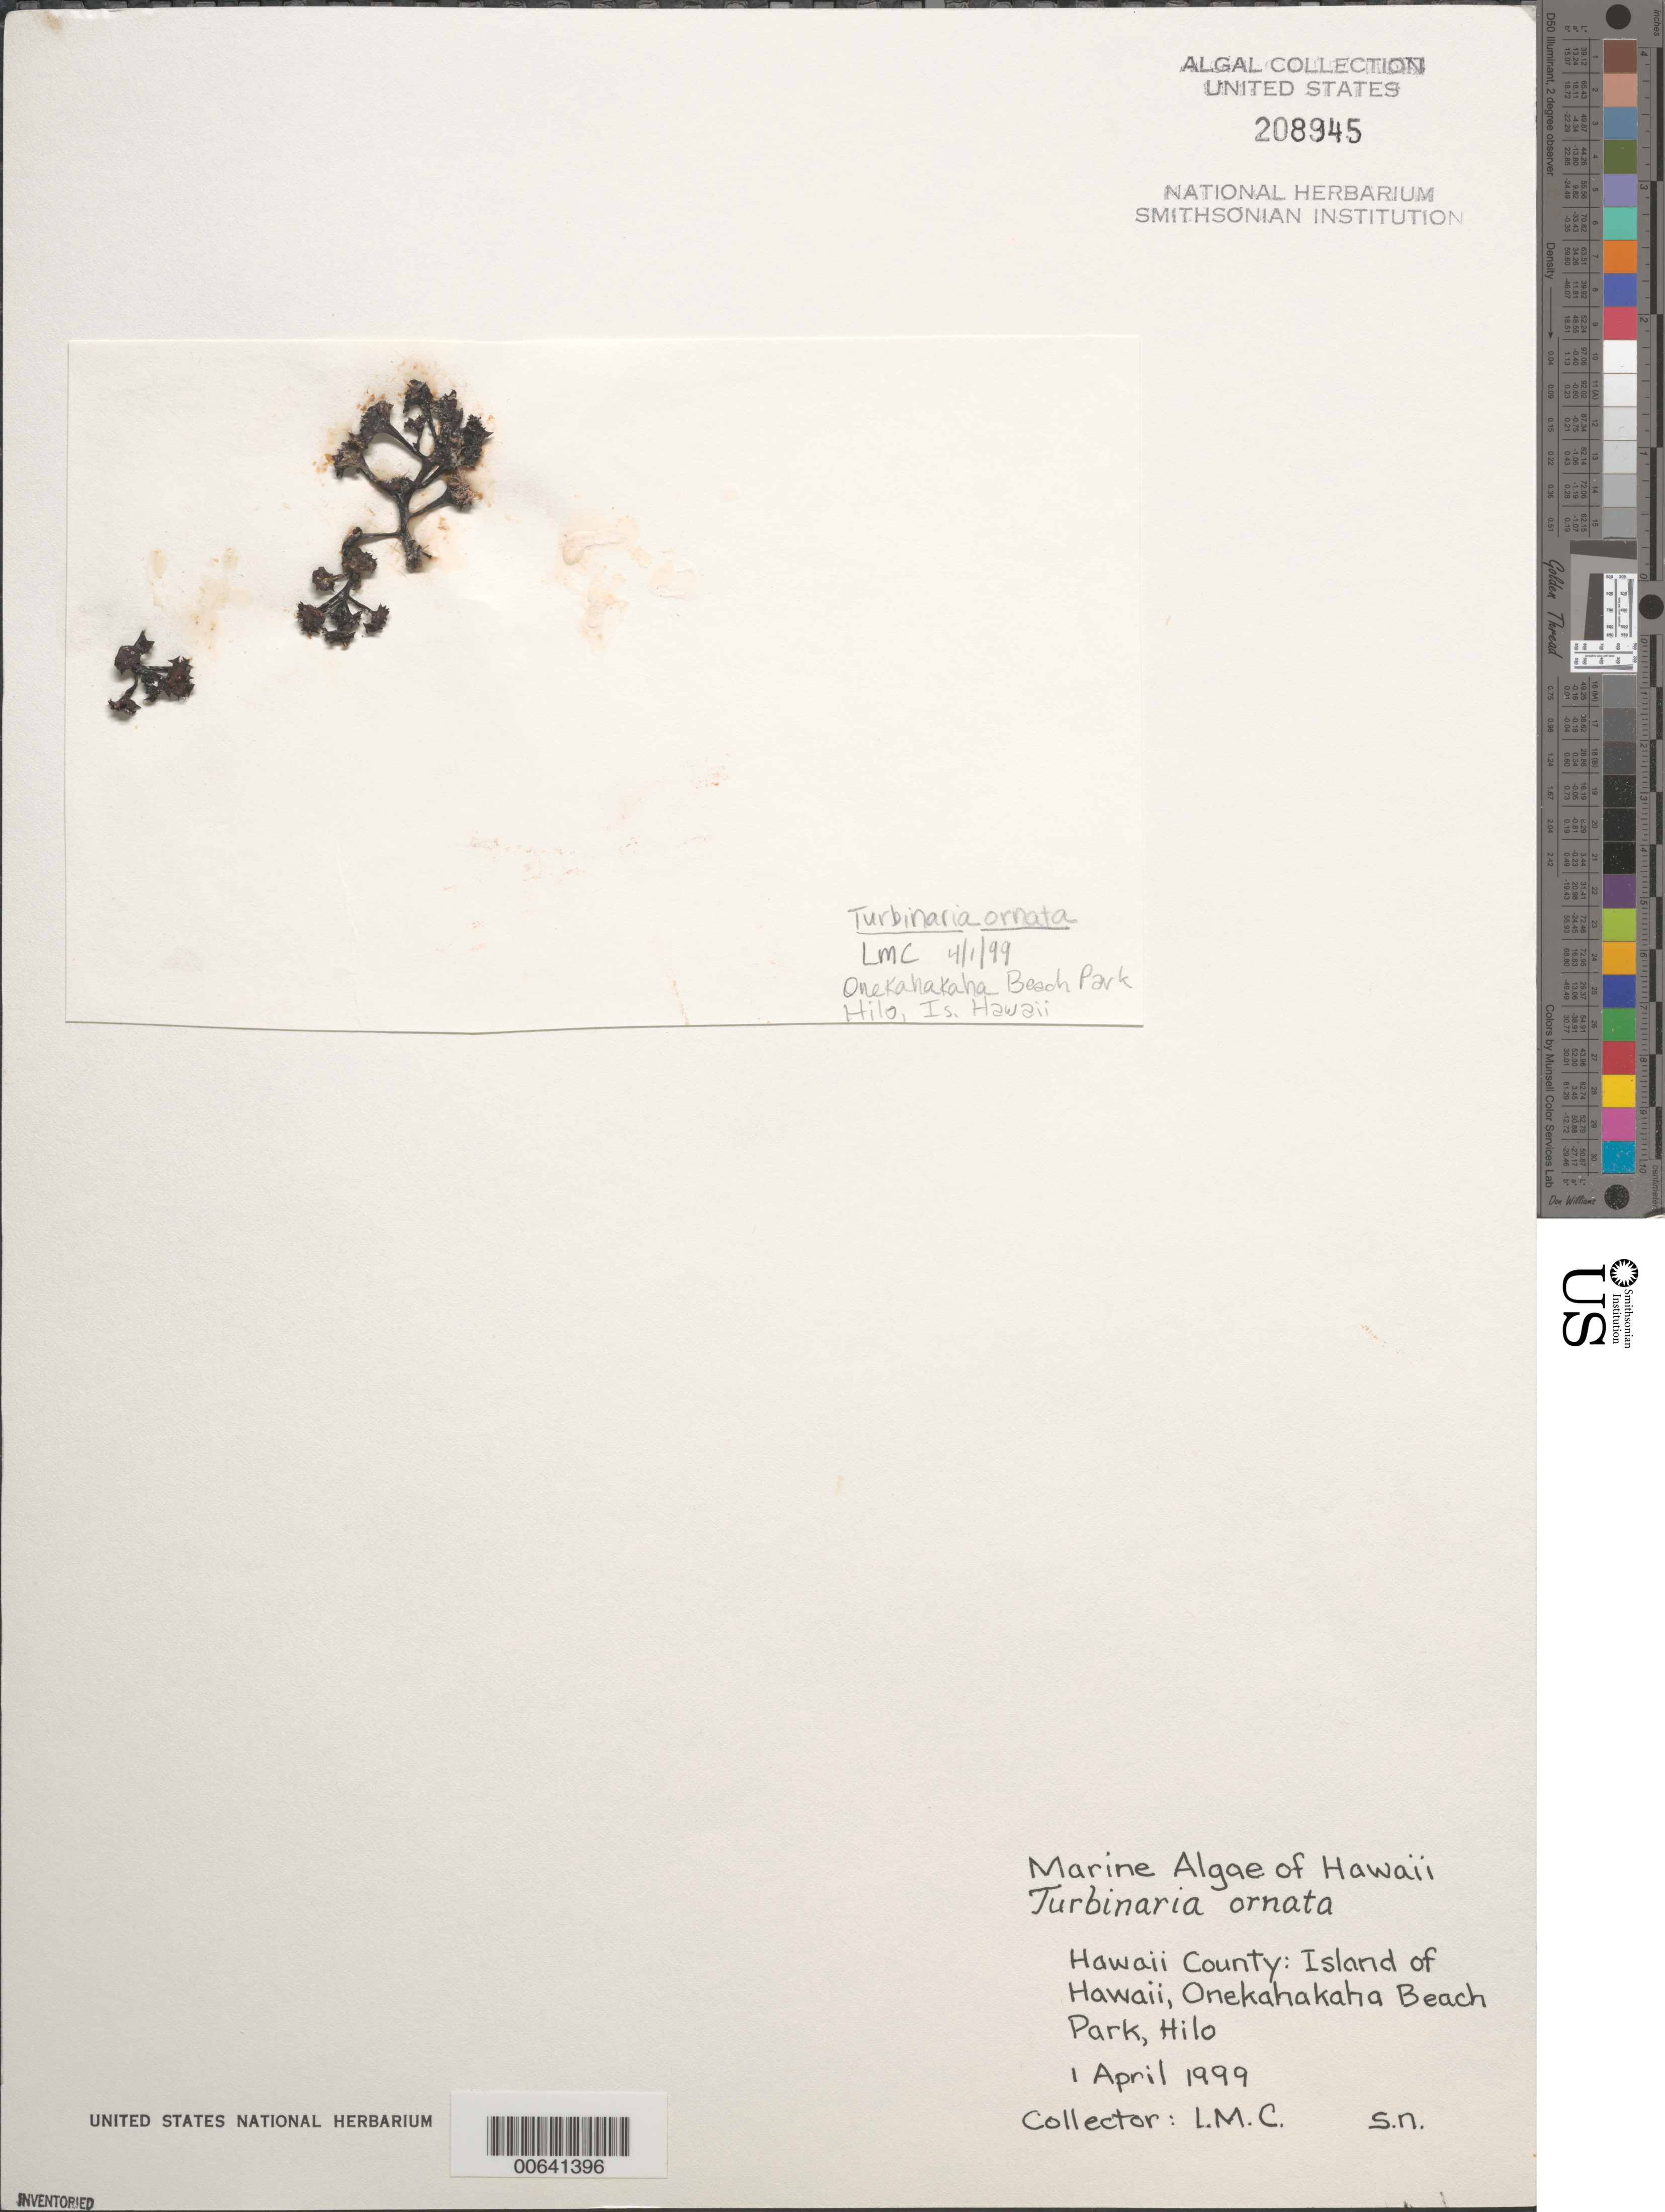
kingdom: Chromista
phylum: Ochrophyta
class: Phaeophyceae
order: Fucales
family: Sargassaceae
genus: Turbinaria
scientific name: Turbinaria ornata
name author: (Turner) J. Agardh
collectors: L. M. C.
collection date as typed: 01 Apr 1999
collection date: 1999-04-01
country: United States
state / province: Hawaii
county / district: Hawaii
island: Hawaii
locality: Onekahakaha Beach Park, Hilo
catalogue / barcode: US 208945